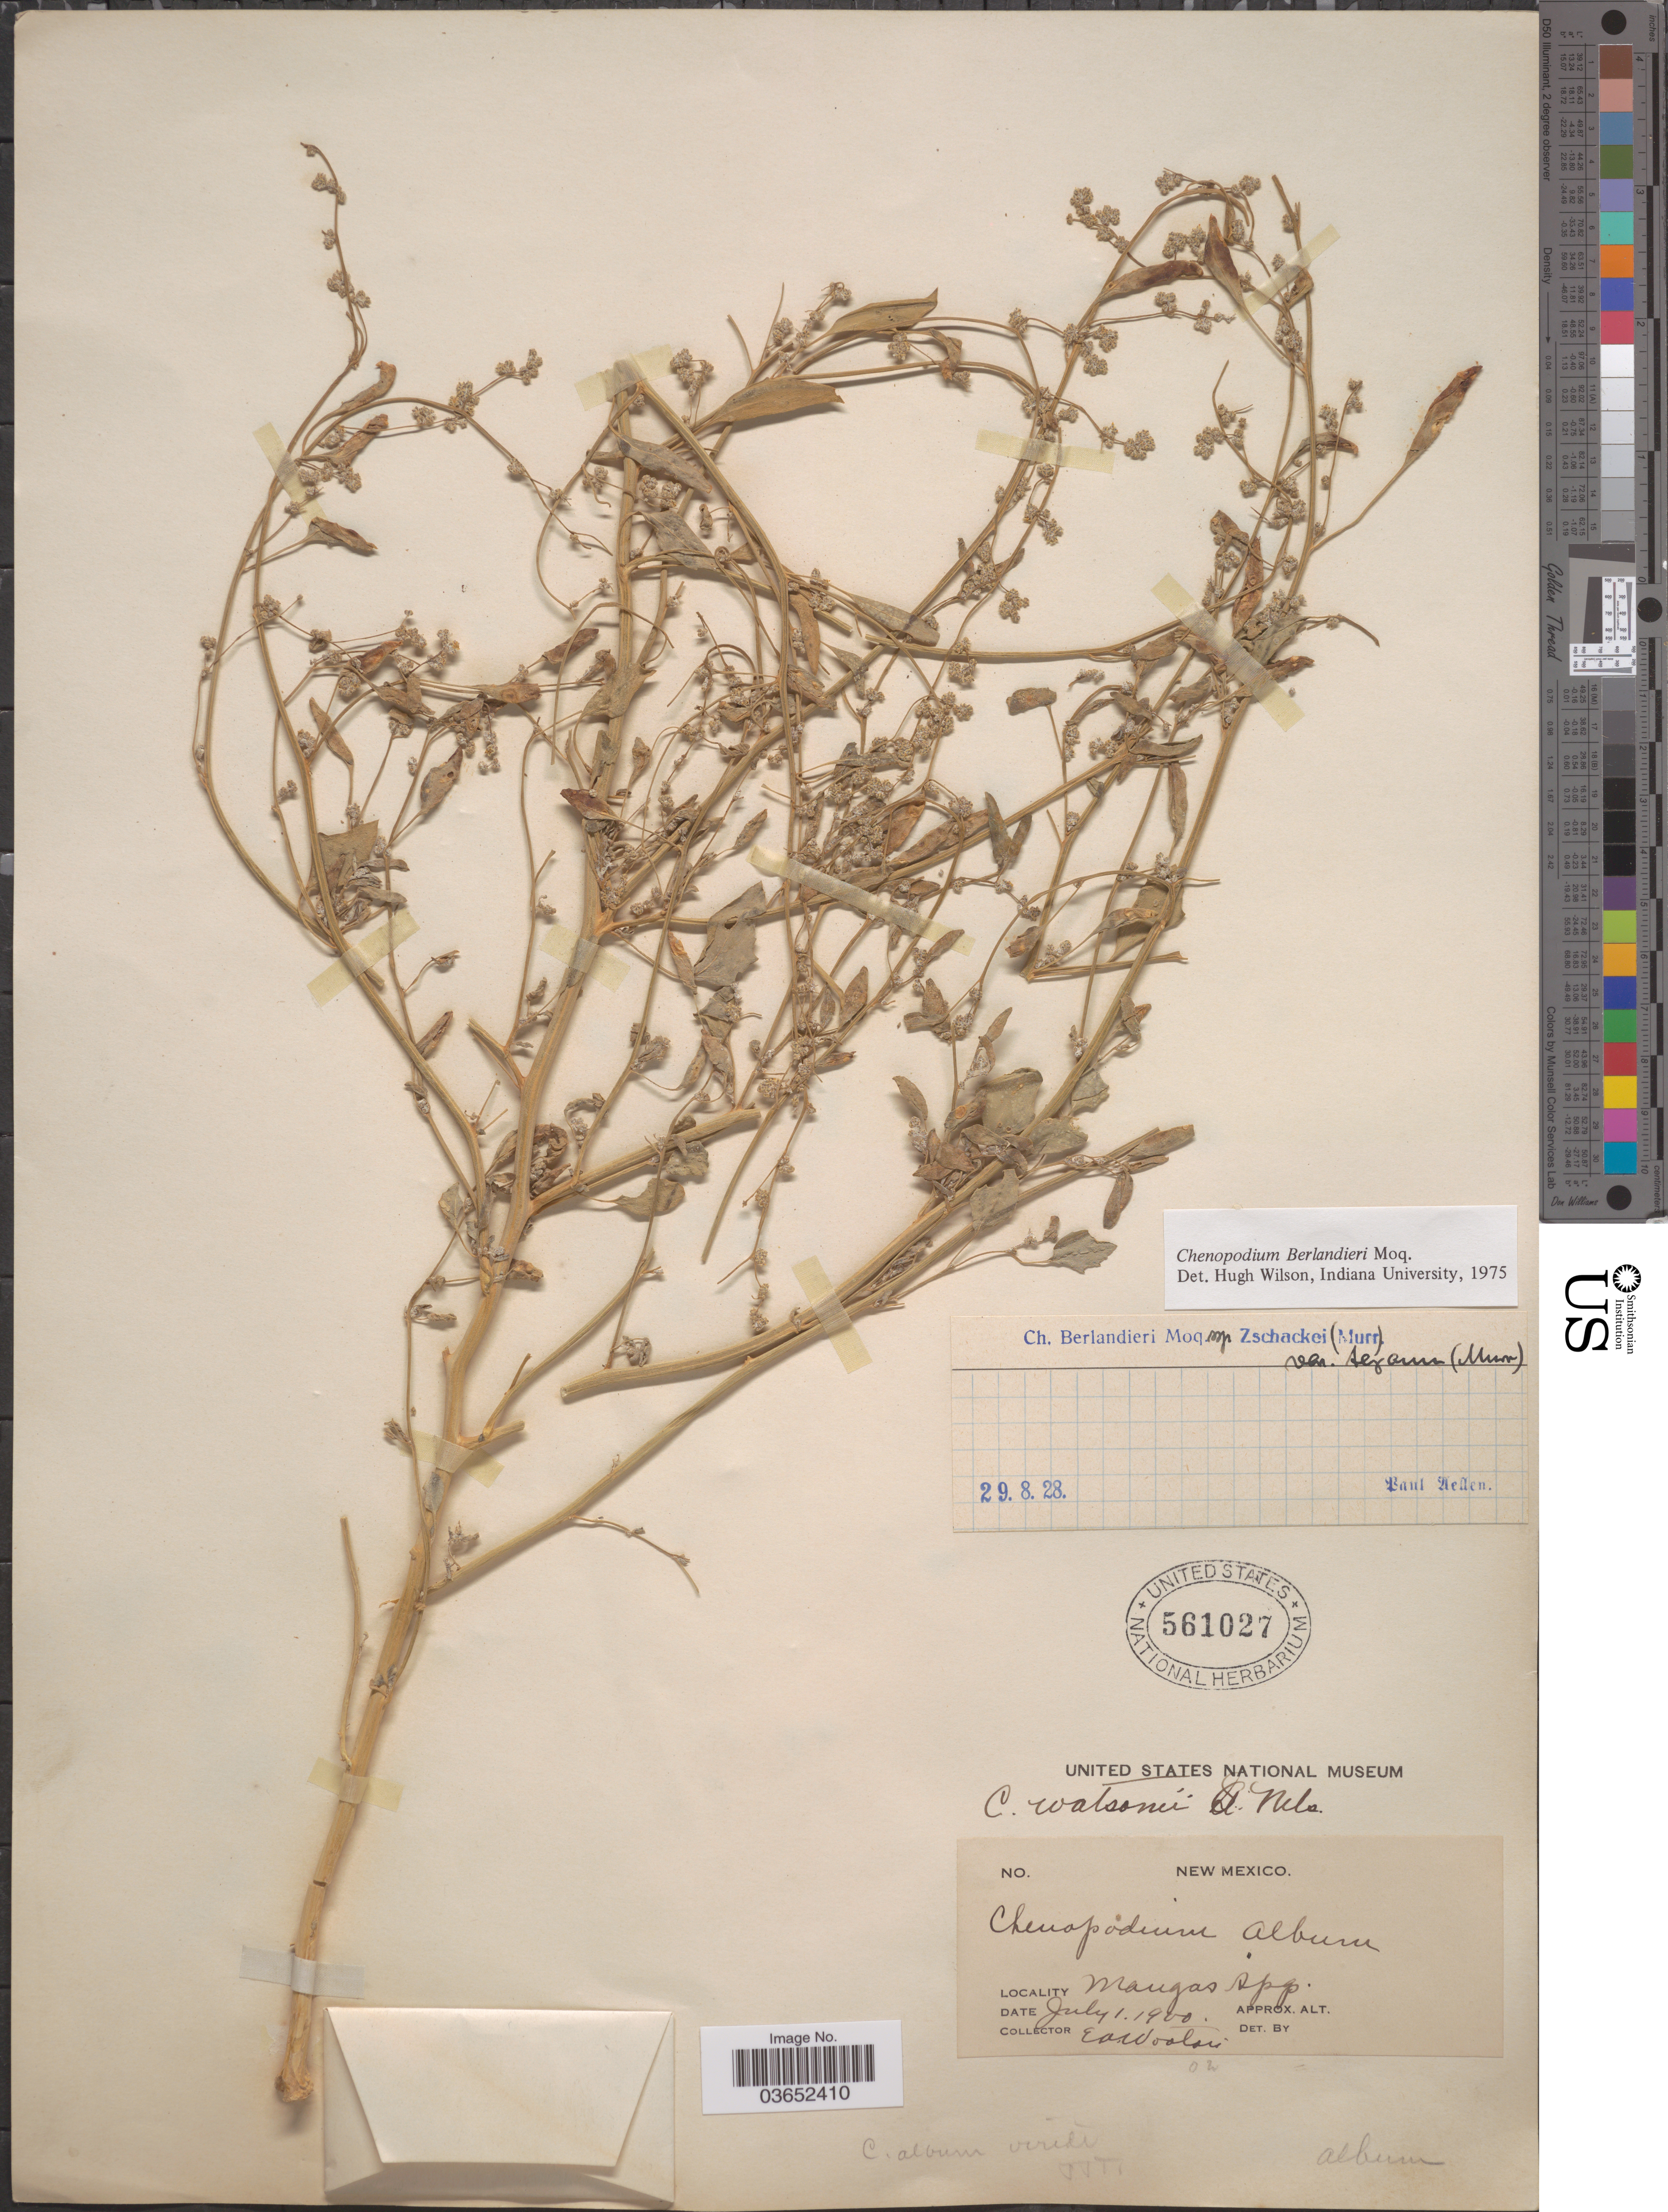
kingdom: Plantae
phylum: Tracheophyta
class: Magnoliopsida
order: Caryophyllales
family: Amaranthaceae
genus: Chenopodium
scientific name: Chenopodium berlandieri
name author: Moq.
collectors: E. O. Wooton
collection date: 1900-07-01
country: United States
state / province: New Mexico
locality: Mangas spp.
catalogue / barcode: US 561027